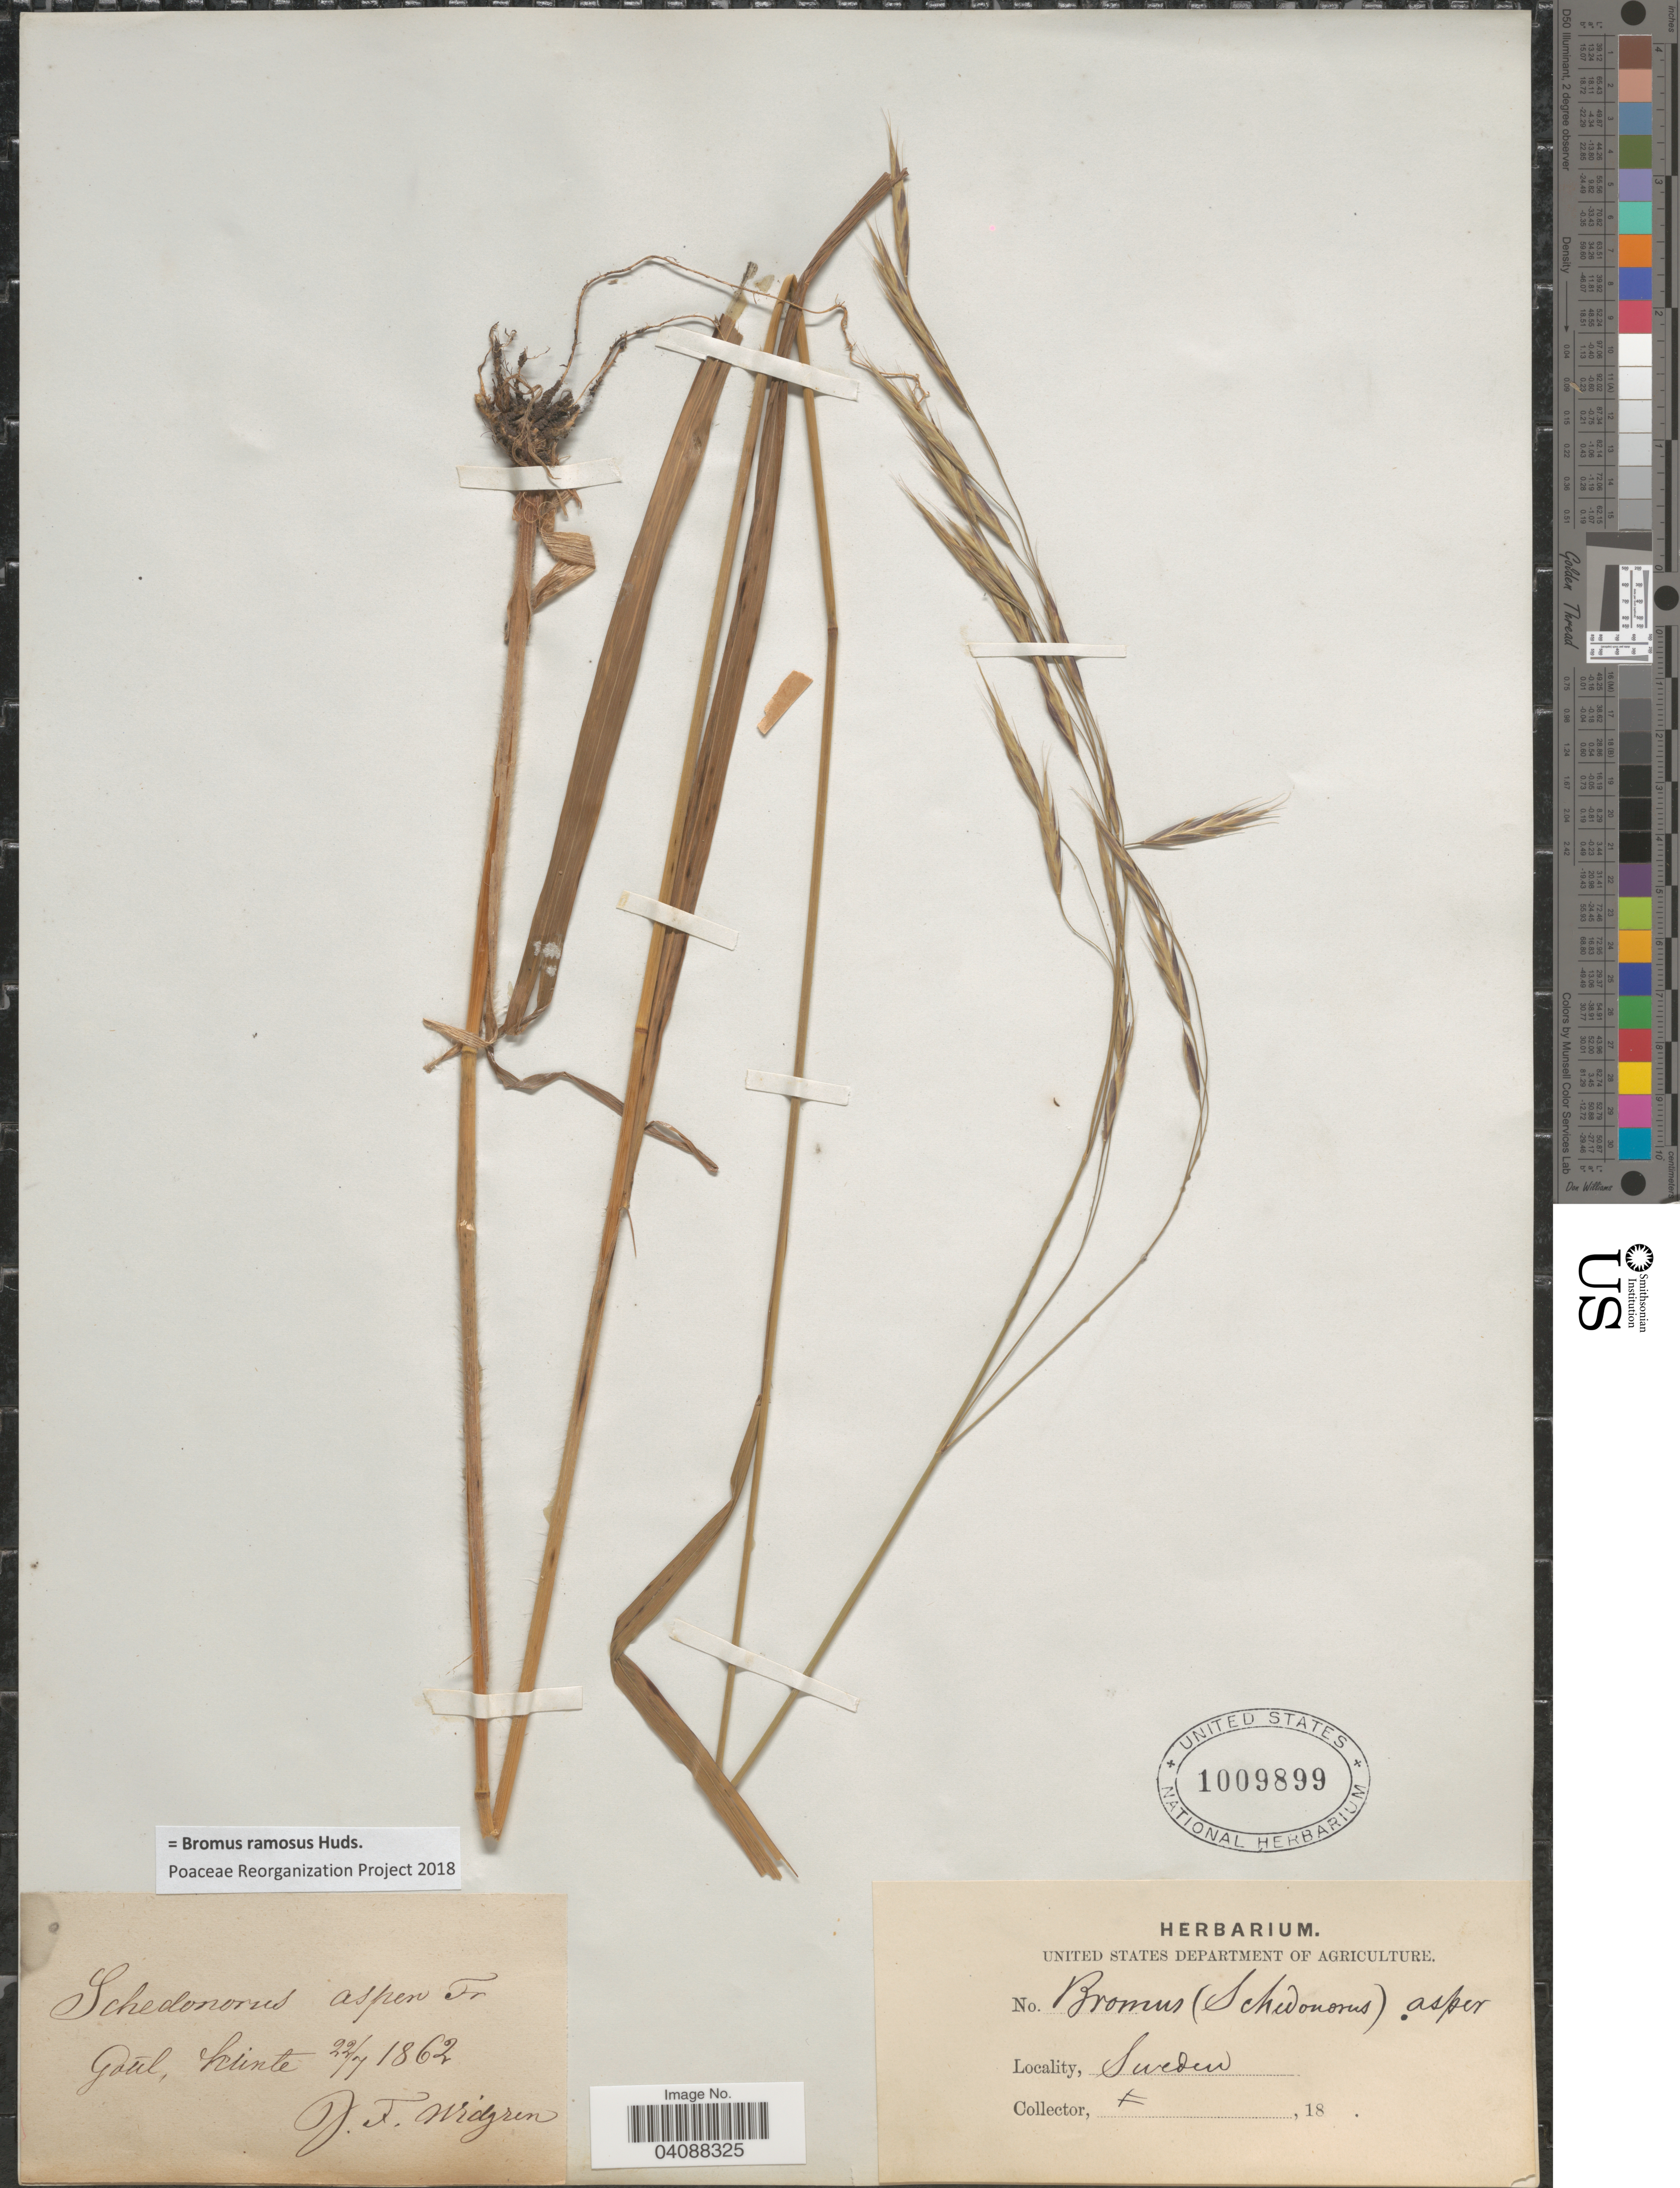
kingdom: Plantae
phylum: Tracheophyta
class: Liliopsida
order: Poales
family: Poaceae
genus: Bromus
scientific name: Bromus ramosus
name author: Huds.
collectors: J. Widgren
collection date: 1862-07-22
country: Sweden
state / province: Gotland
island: Gotland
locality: Gotl, Klinte.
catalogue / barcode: US 1009899